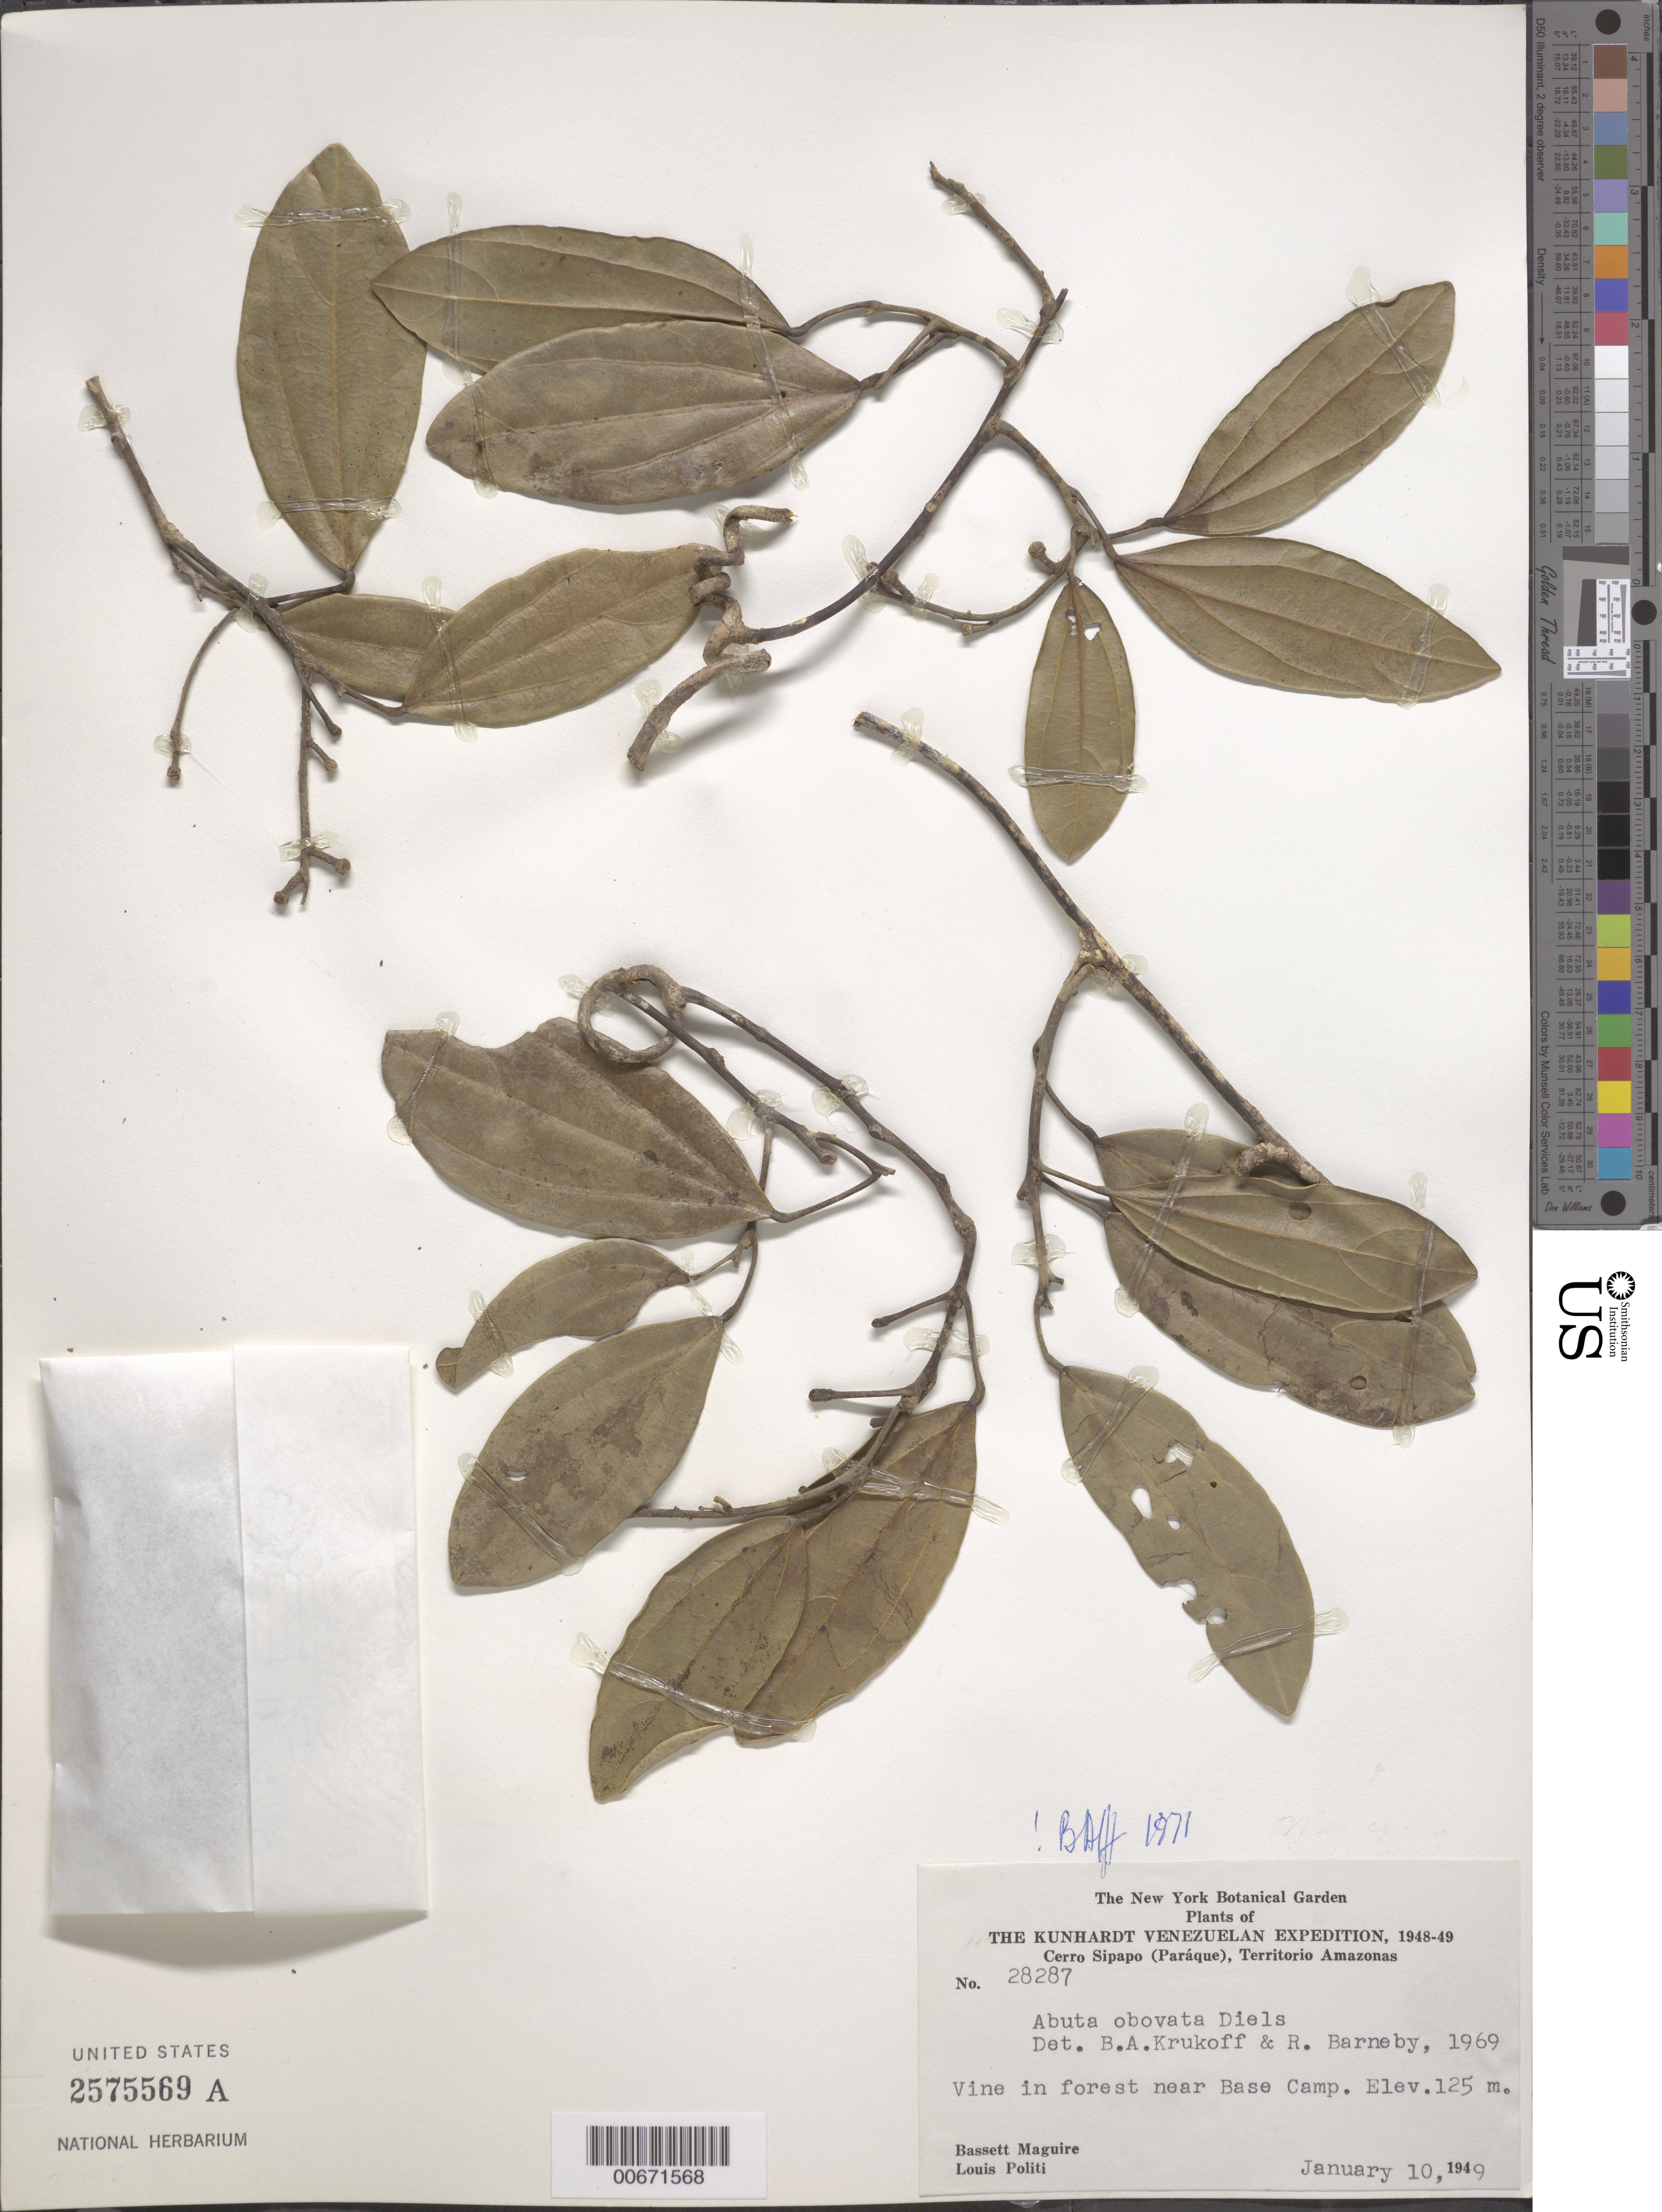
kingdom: Plantae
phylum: Tracheophyta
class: Magnoliopsida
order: Ranunculales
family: Menispermaceae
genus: Abuta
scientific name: Abuta obovata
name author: Diels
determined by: Krukoff, B. A.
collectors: B. Maguire & L. Politi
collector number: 28287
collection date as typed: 10-Jan-49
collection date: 1949-01-10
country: Venezuela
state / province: Amazonas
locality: Cerro Sipapo (Paráque), Base Camp, Caño Profundo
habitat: Forest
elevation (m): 125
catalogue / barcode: US 2575569A